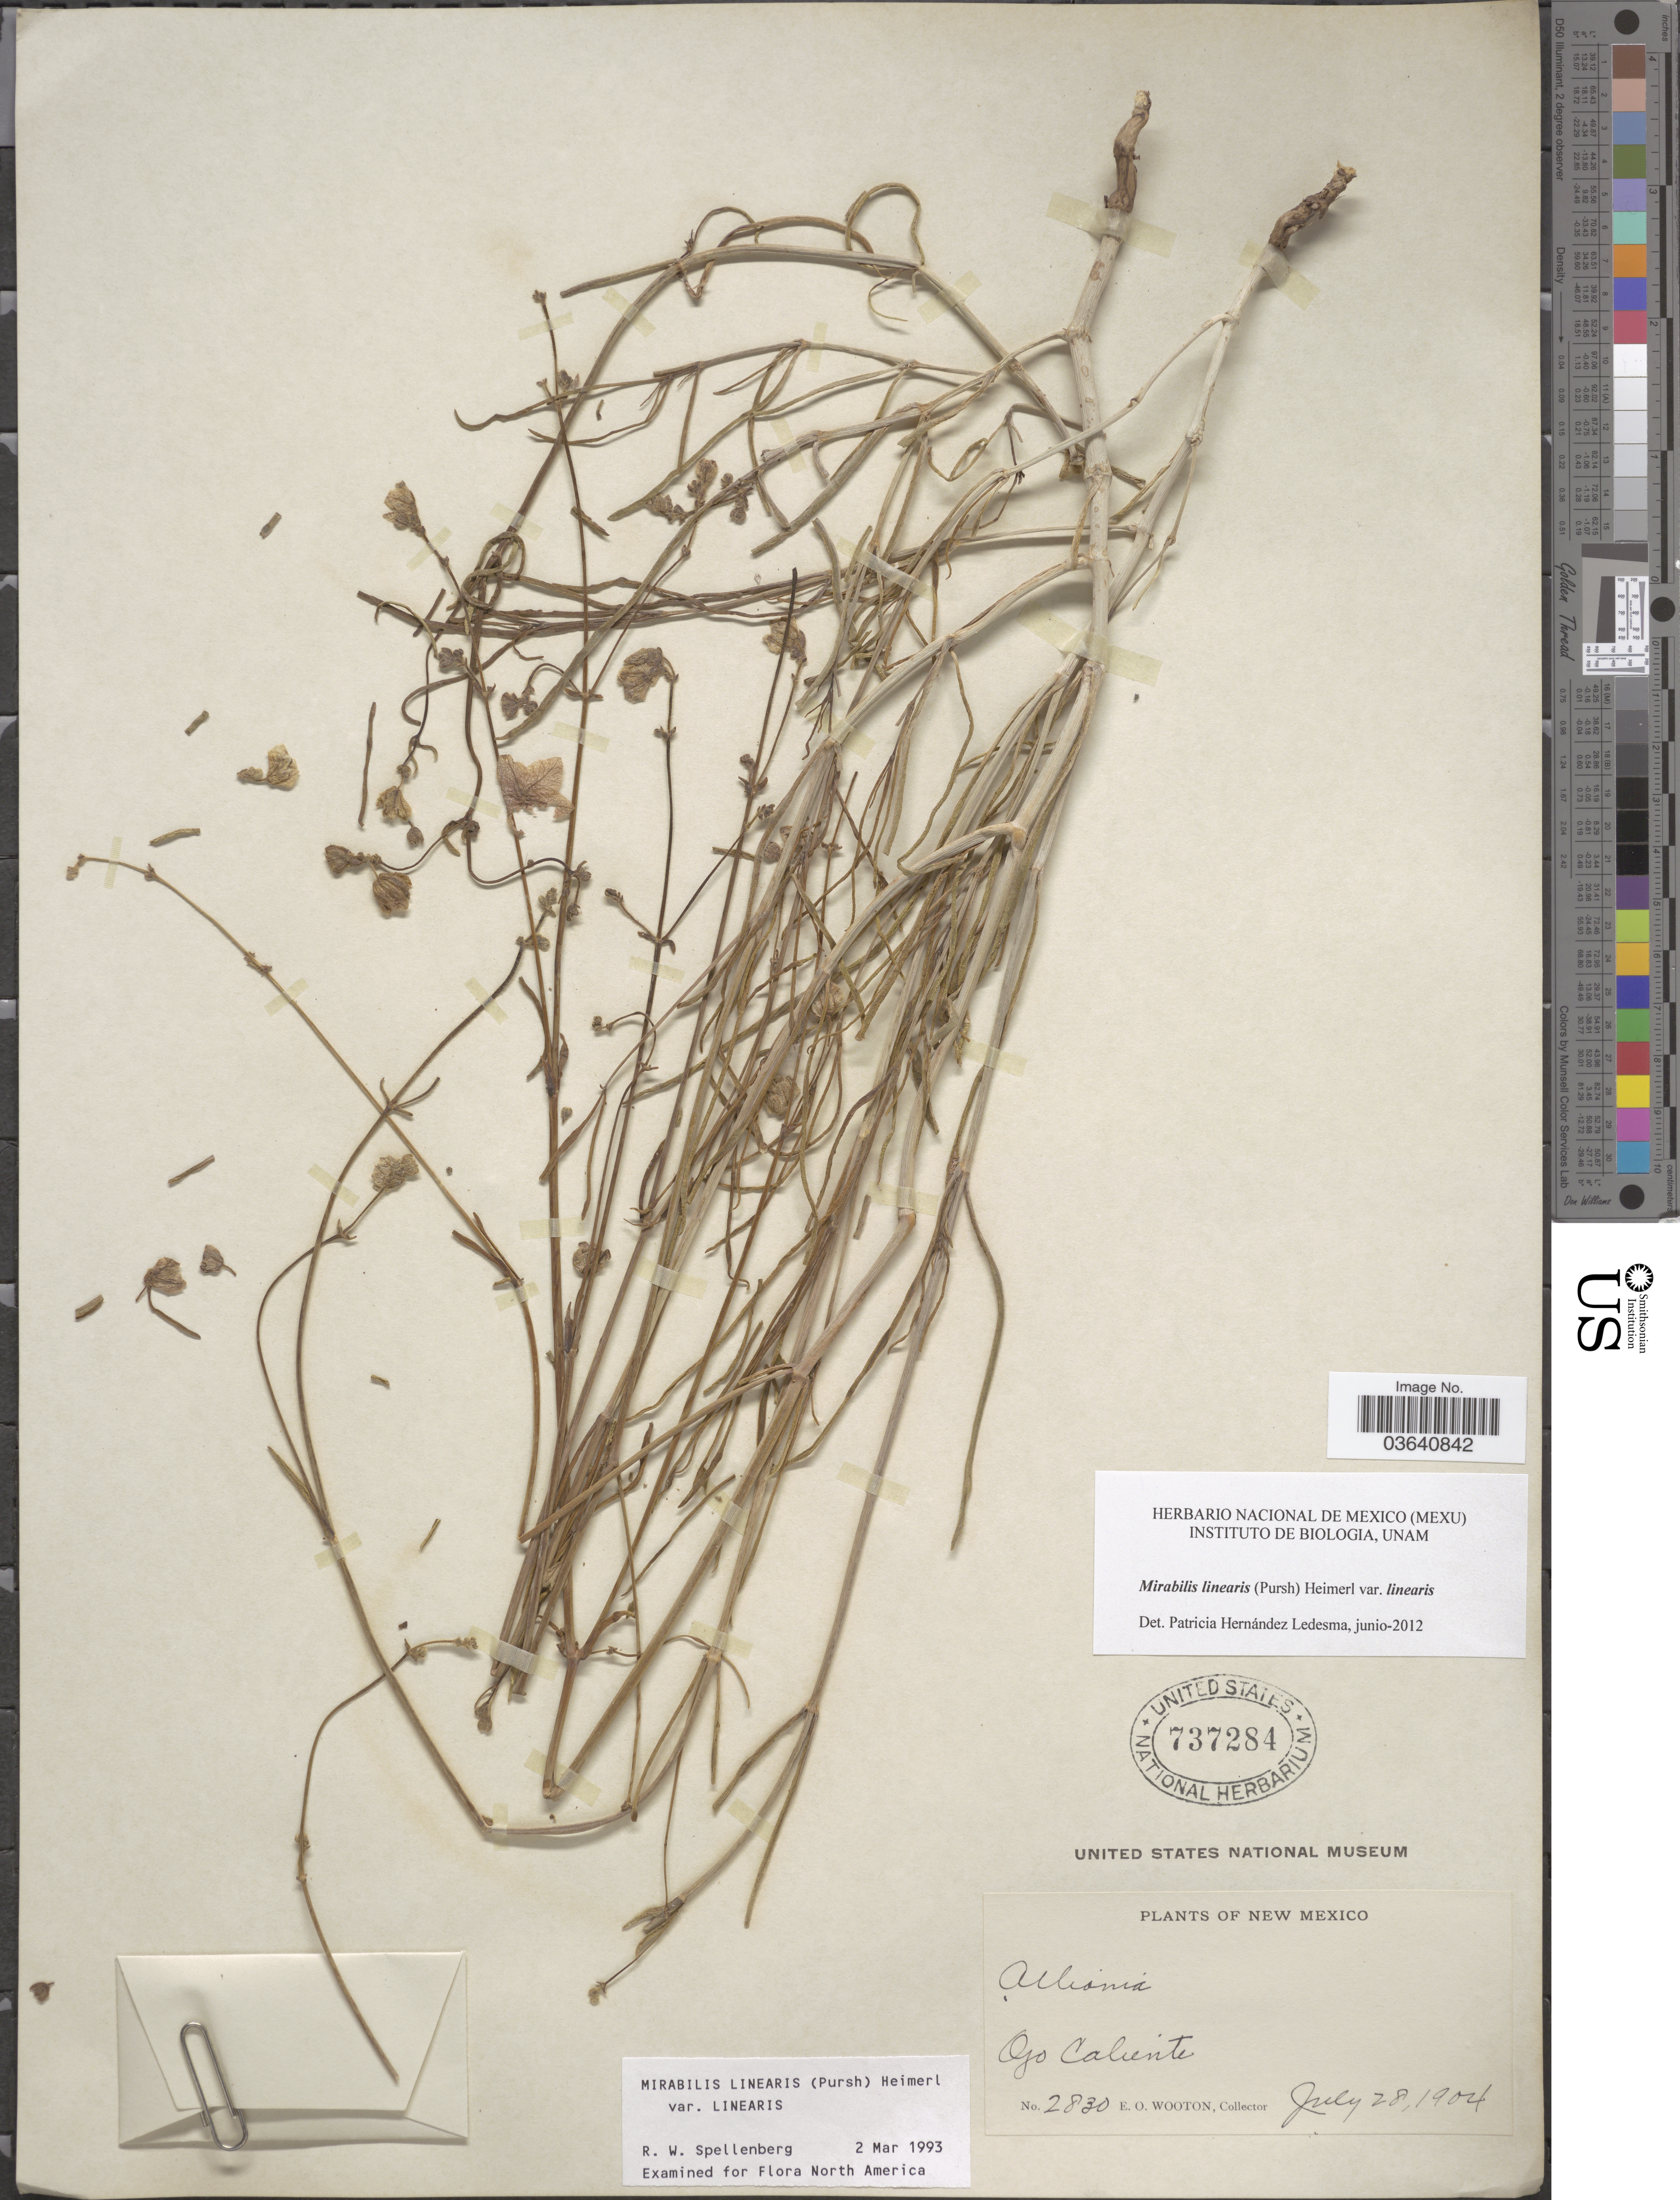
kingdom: Plantae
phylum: Tracheophyta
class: Magnoliopsida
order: Caryophyllales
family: Nyctaginaceae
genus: Mirabilis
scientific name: Mirabilis linearis var. linearis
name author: (Pursh) Heimerl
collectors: E. O. Wooton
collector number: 2830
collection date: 1904-07-28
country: United States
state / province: New Mexico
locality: Ojo Caliente.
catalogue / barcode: US 737284